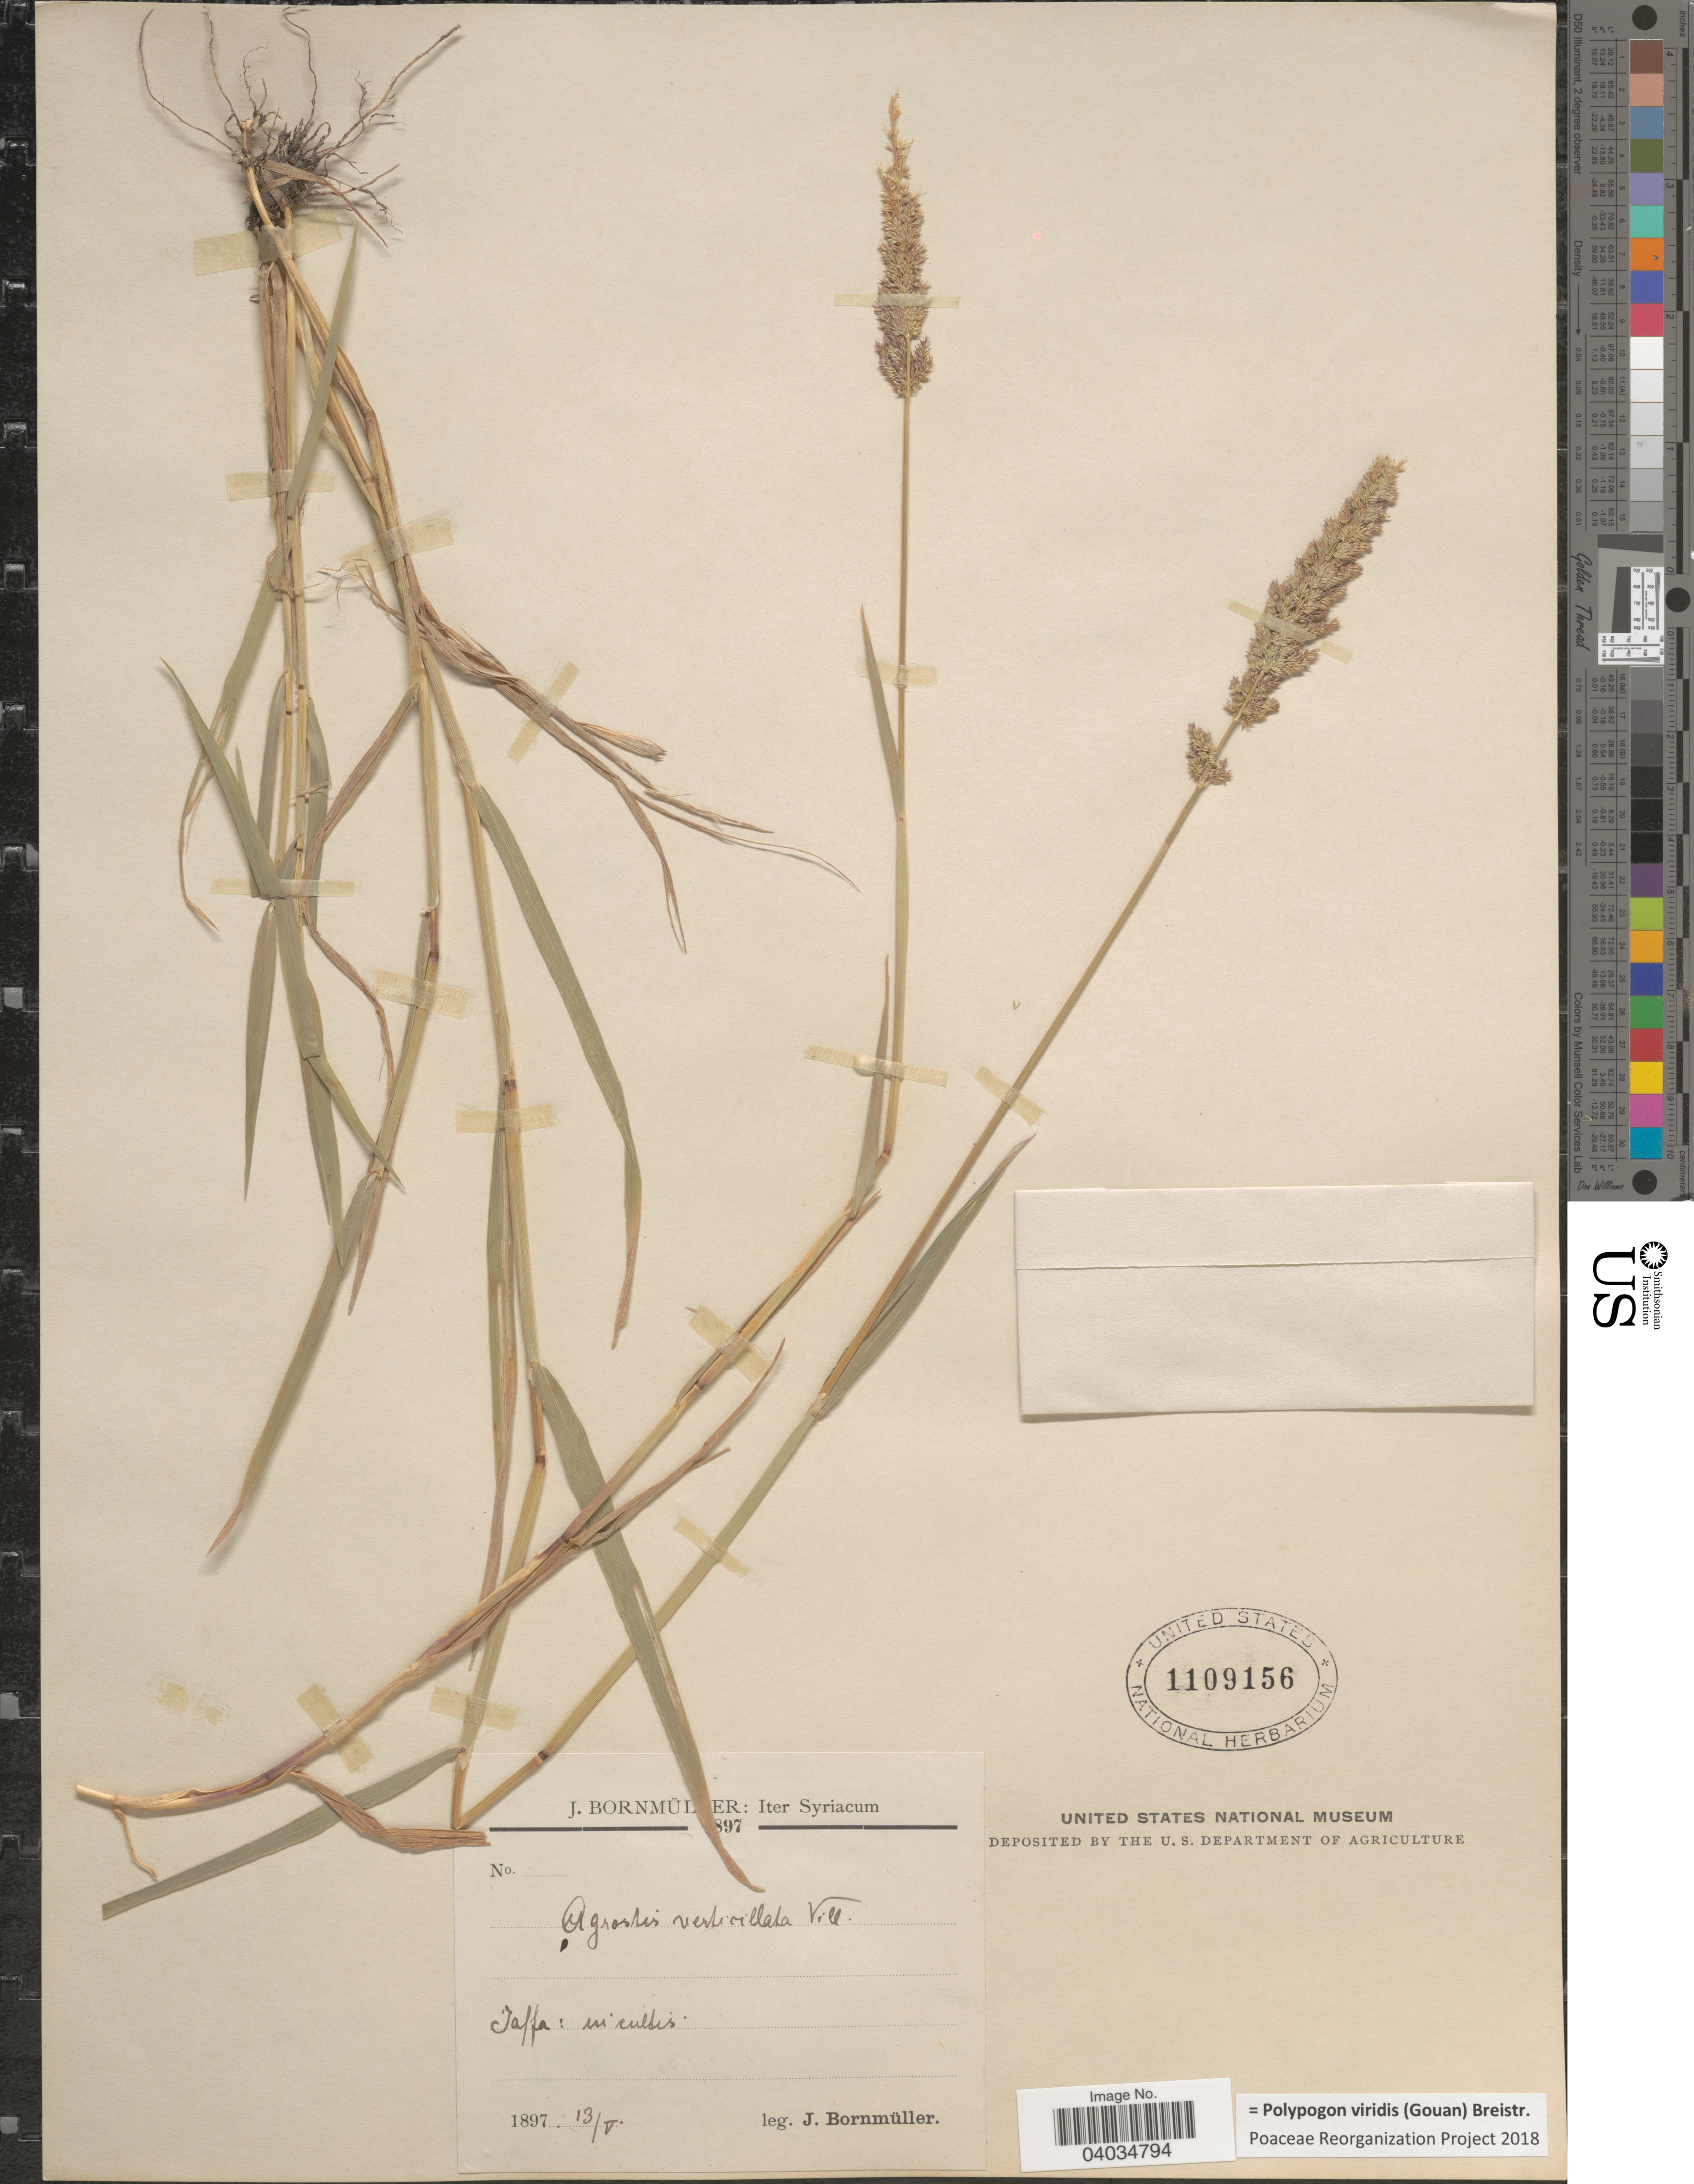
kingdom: Plantae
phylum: Tracheophyta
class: Liliopsida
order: Poales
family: Poaceae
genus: Polypogon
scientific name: Polypogon viridis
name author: (Gouan) Breistroffer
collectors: J. Bornmüller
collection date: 1897-05-13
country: Syria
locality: Jaffa: in cultis.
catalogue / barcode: US 1109156